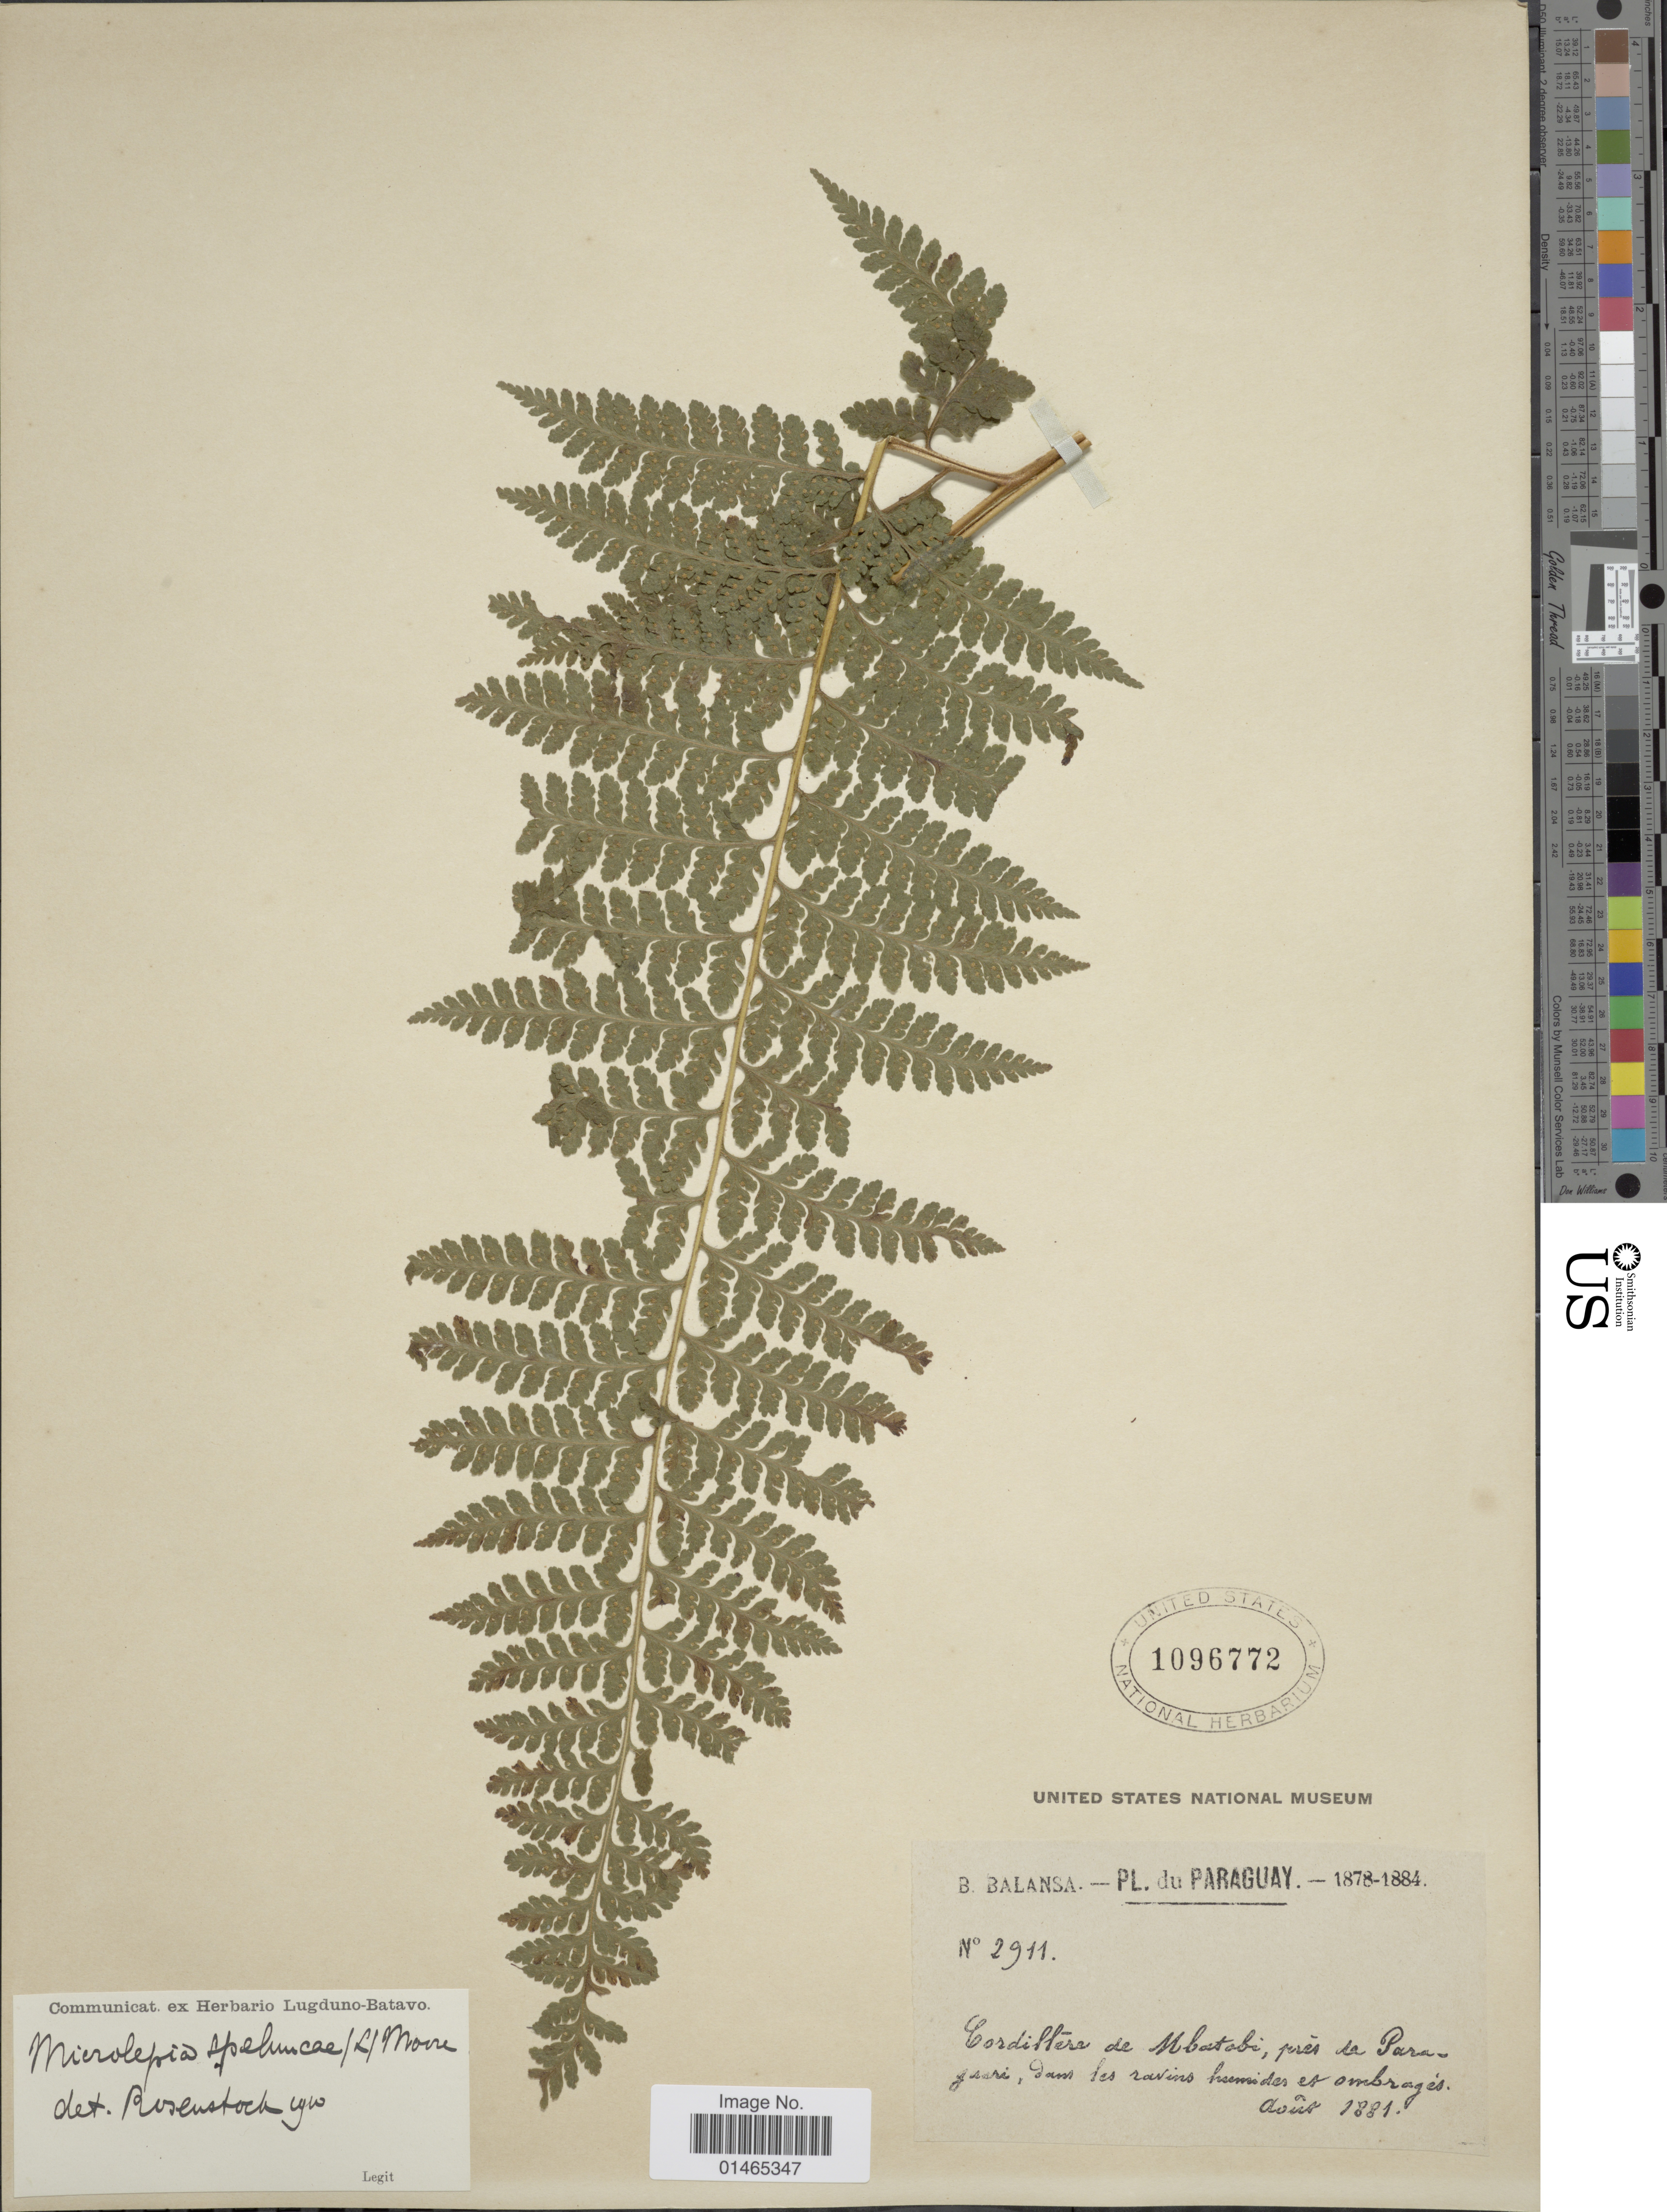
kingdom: Plantae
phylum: Tracheophyta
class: Polypodiopsida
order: Polypodiales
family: Dennstaedtiaceae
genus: Microlepia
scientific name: Microlepia speluncae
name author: (L.) T. Moore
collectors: B. Balansa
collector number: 2911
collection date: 1881-08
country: Paraguay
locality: Cordillera de Mbatobi, près da Paraguari, dans les ravins humides et ombragès.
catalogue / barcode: US 1096772